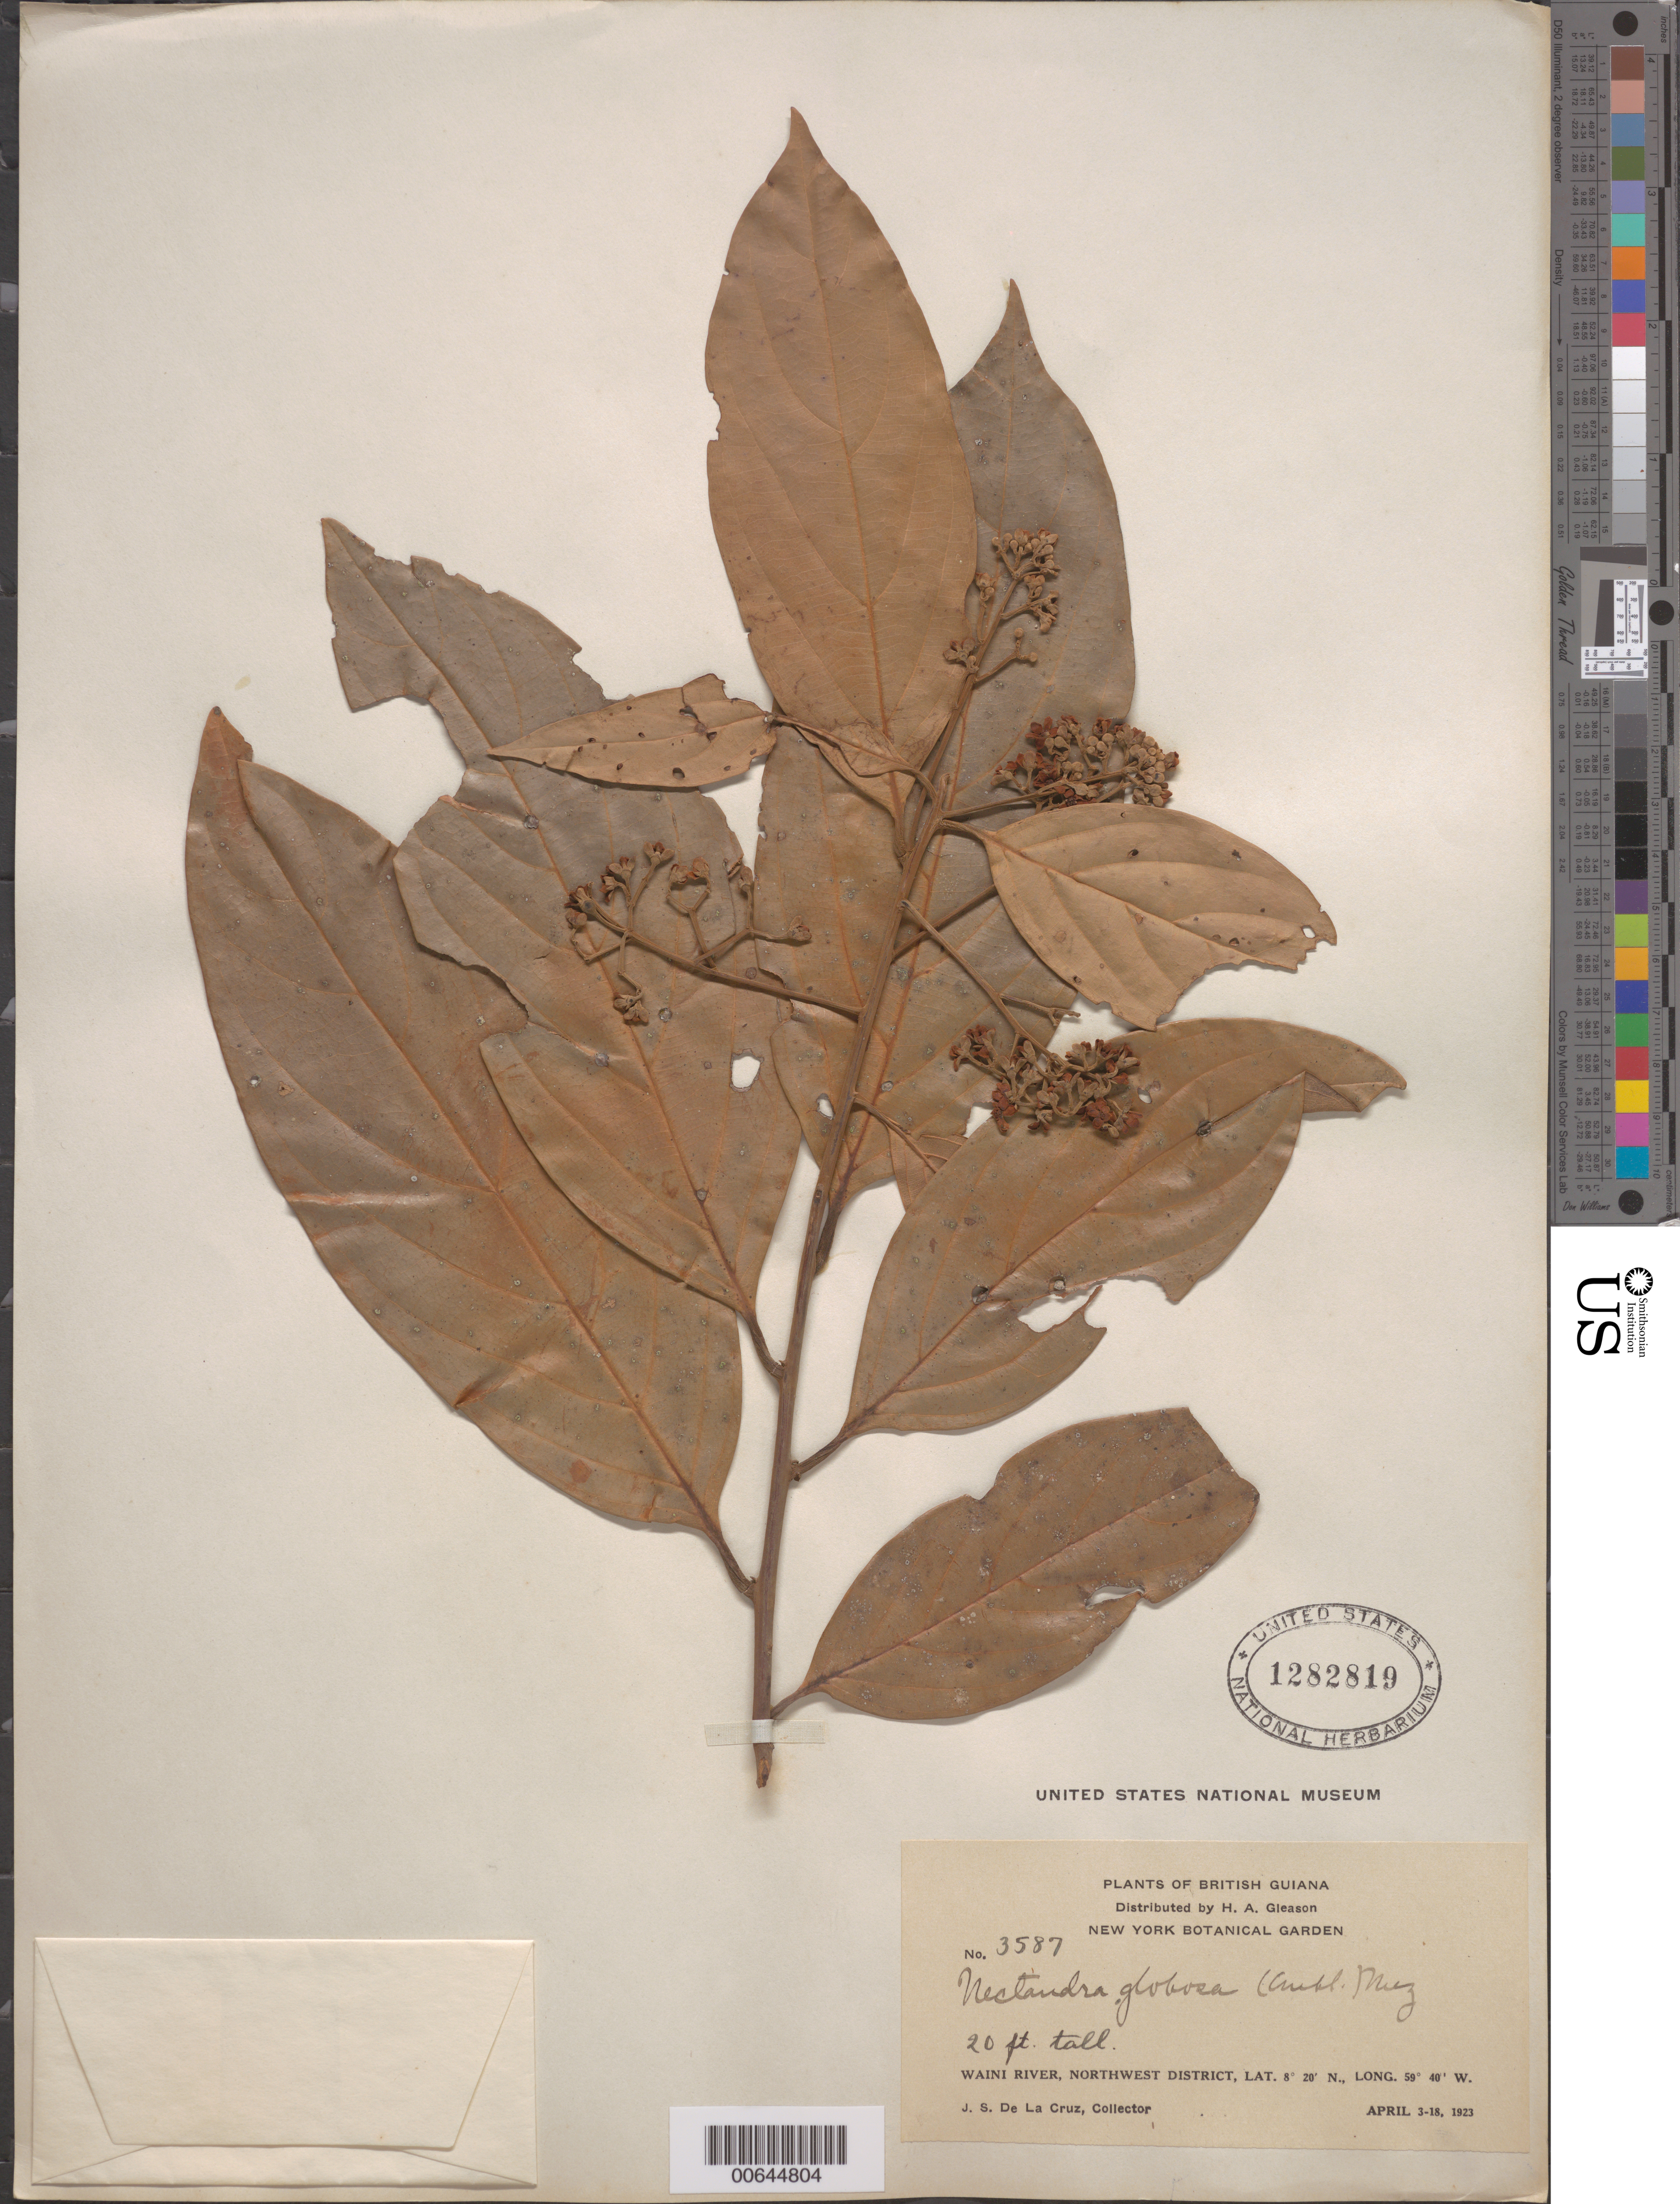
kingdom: Plantae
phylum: Tracheophyta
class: Magnoliopsida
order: Laurales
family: Lauraceae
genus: Nectandra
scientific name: Nectandra globosa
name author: (Aubl.) Mez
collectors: J. S. de la Cruz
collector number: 3587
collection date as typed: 3-Apr-23 to 18-Apr-23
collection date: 1923-04-03/1923-04-18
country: Guyana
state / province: Barima-Waini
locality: Waini R., NW District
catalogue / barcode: US 1282819